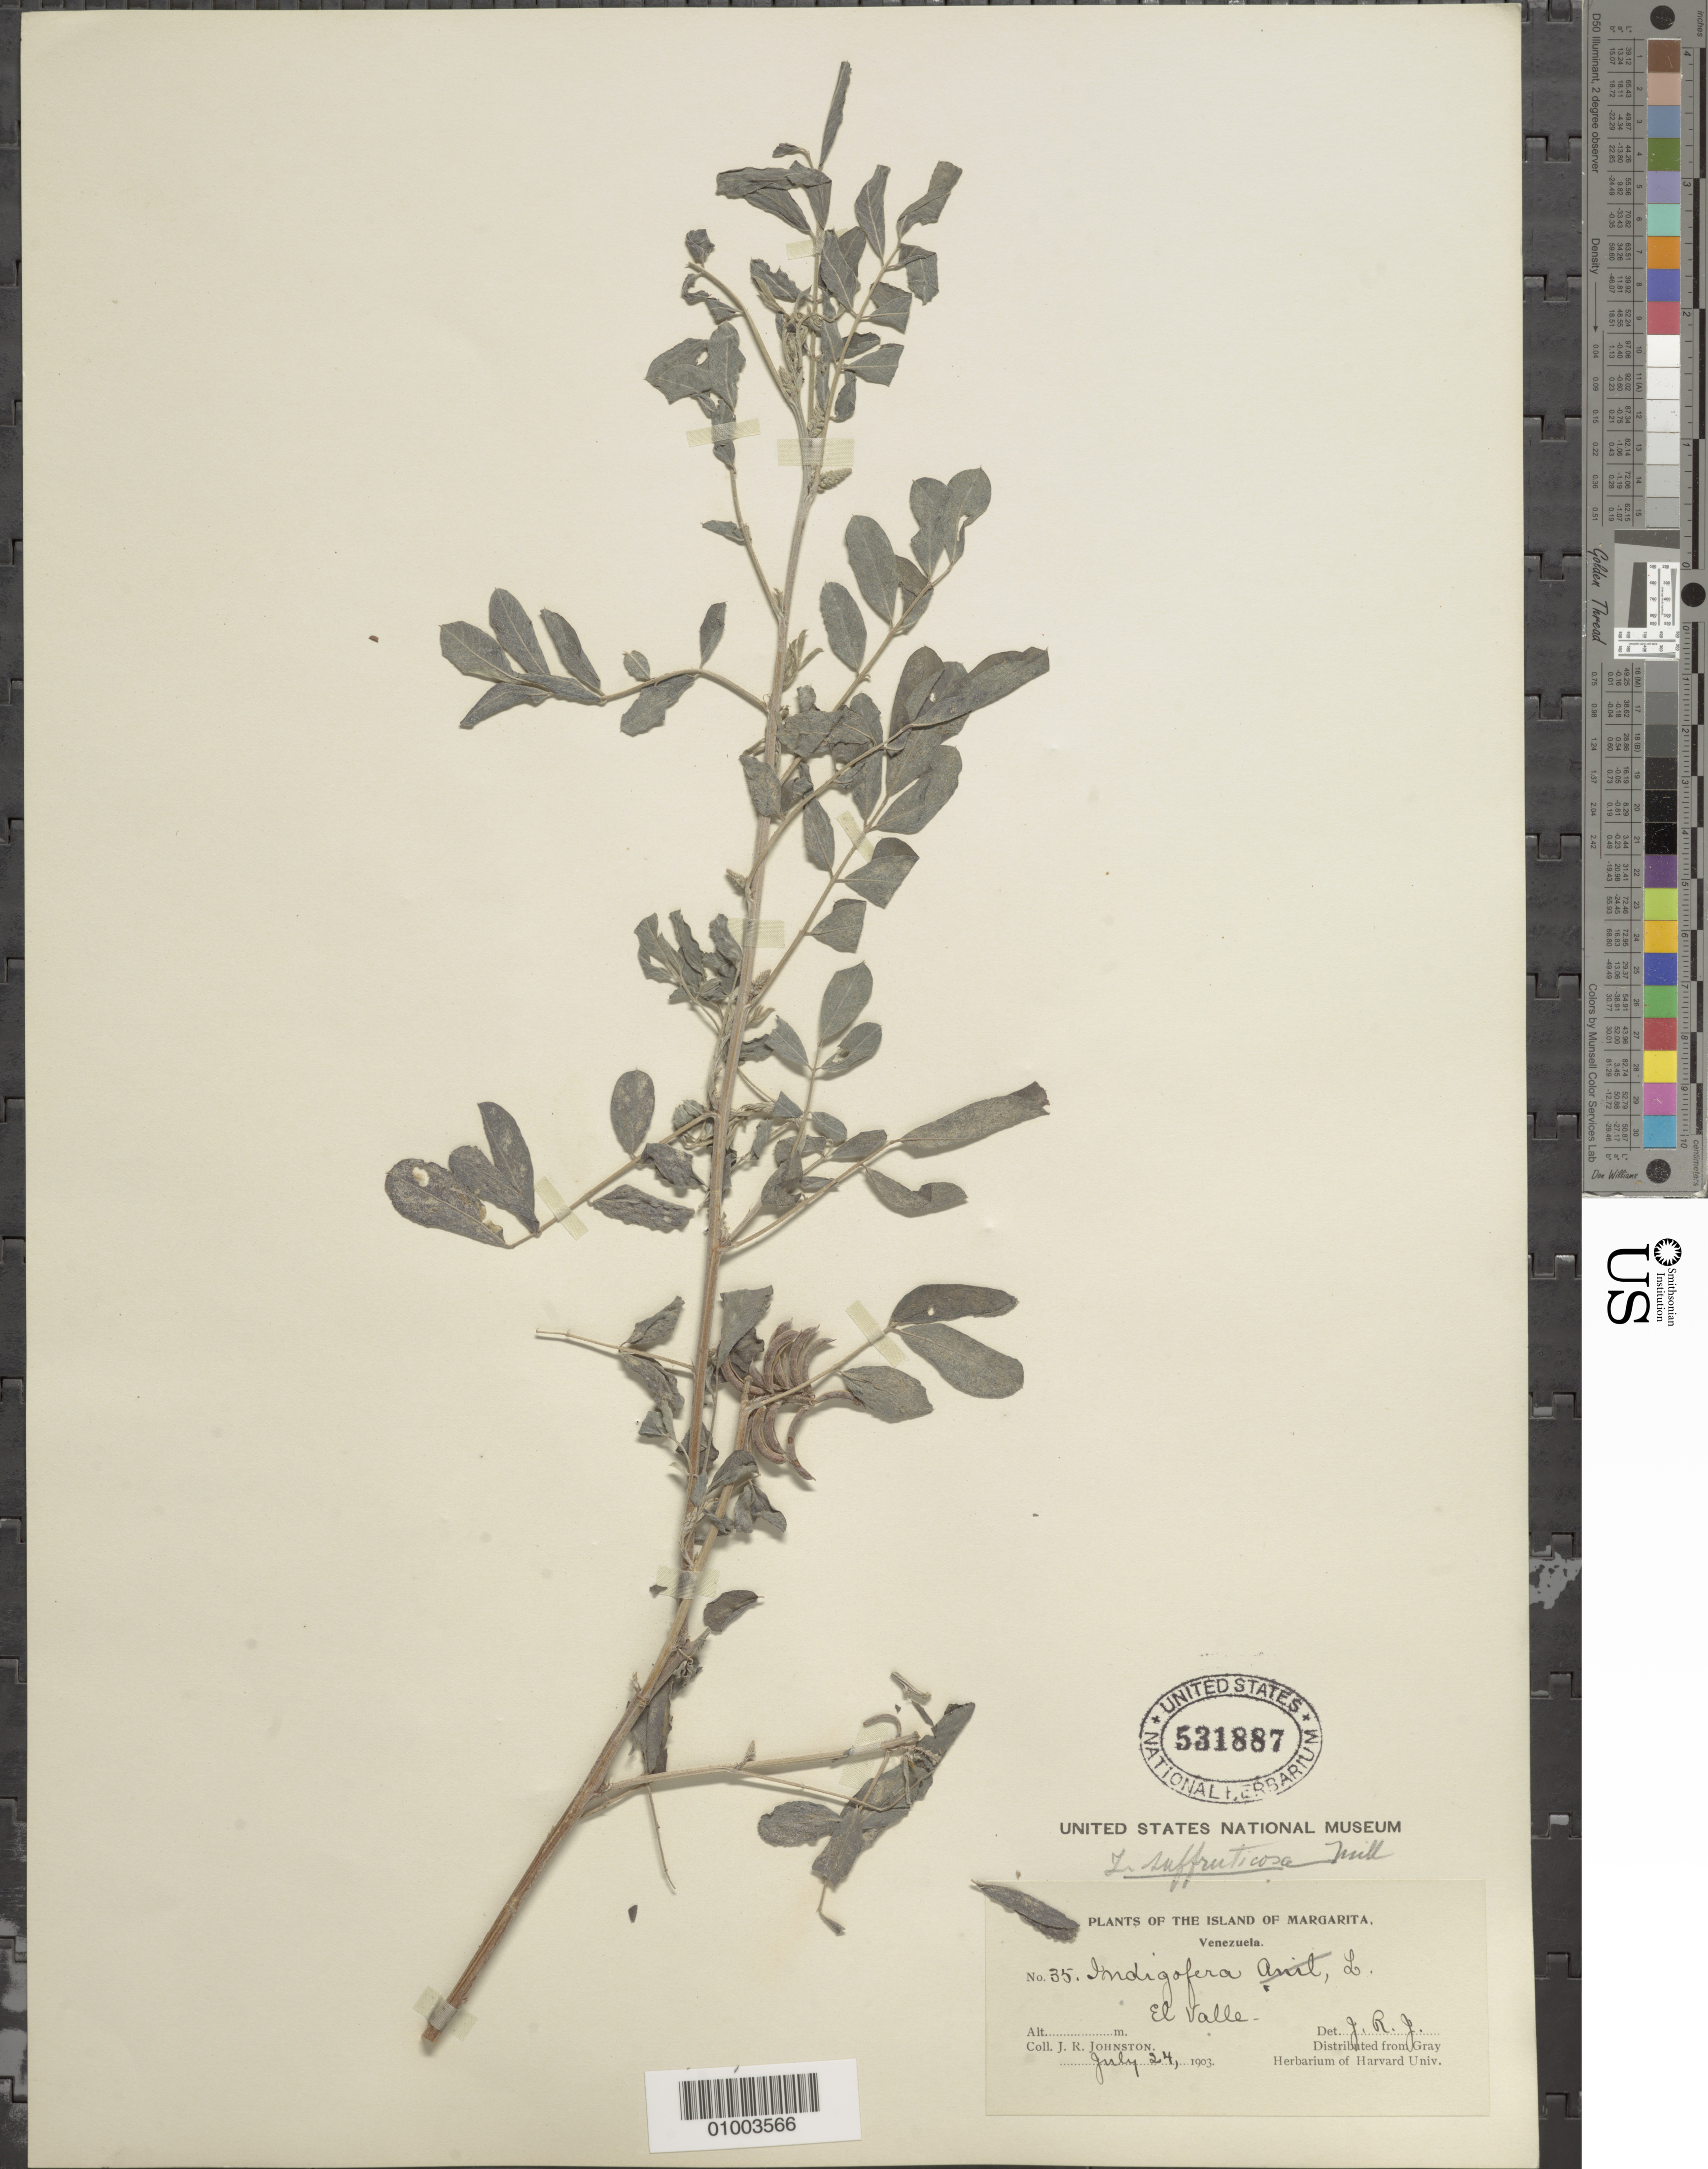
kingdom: Plantae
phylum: Tracheophyta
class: Magnoliopsida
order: Fabales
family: Fabaceae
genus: Indigofera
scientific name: Indigofera suffruticosa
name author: Mill.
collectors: J. Johnston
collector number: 35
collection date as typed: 24 Jul 1903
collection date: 1903-07-24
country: Venezuela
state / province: Nueva Esparta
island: Margarita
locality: El Valle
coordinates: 0 N, 0 E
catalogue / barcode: US 531887